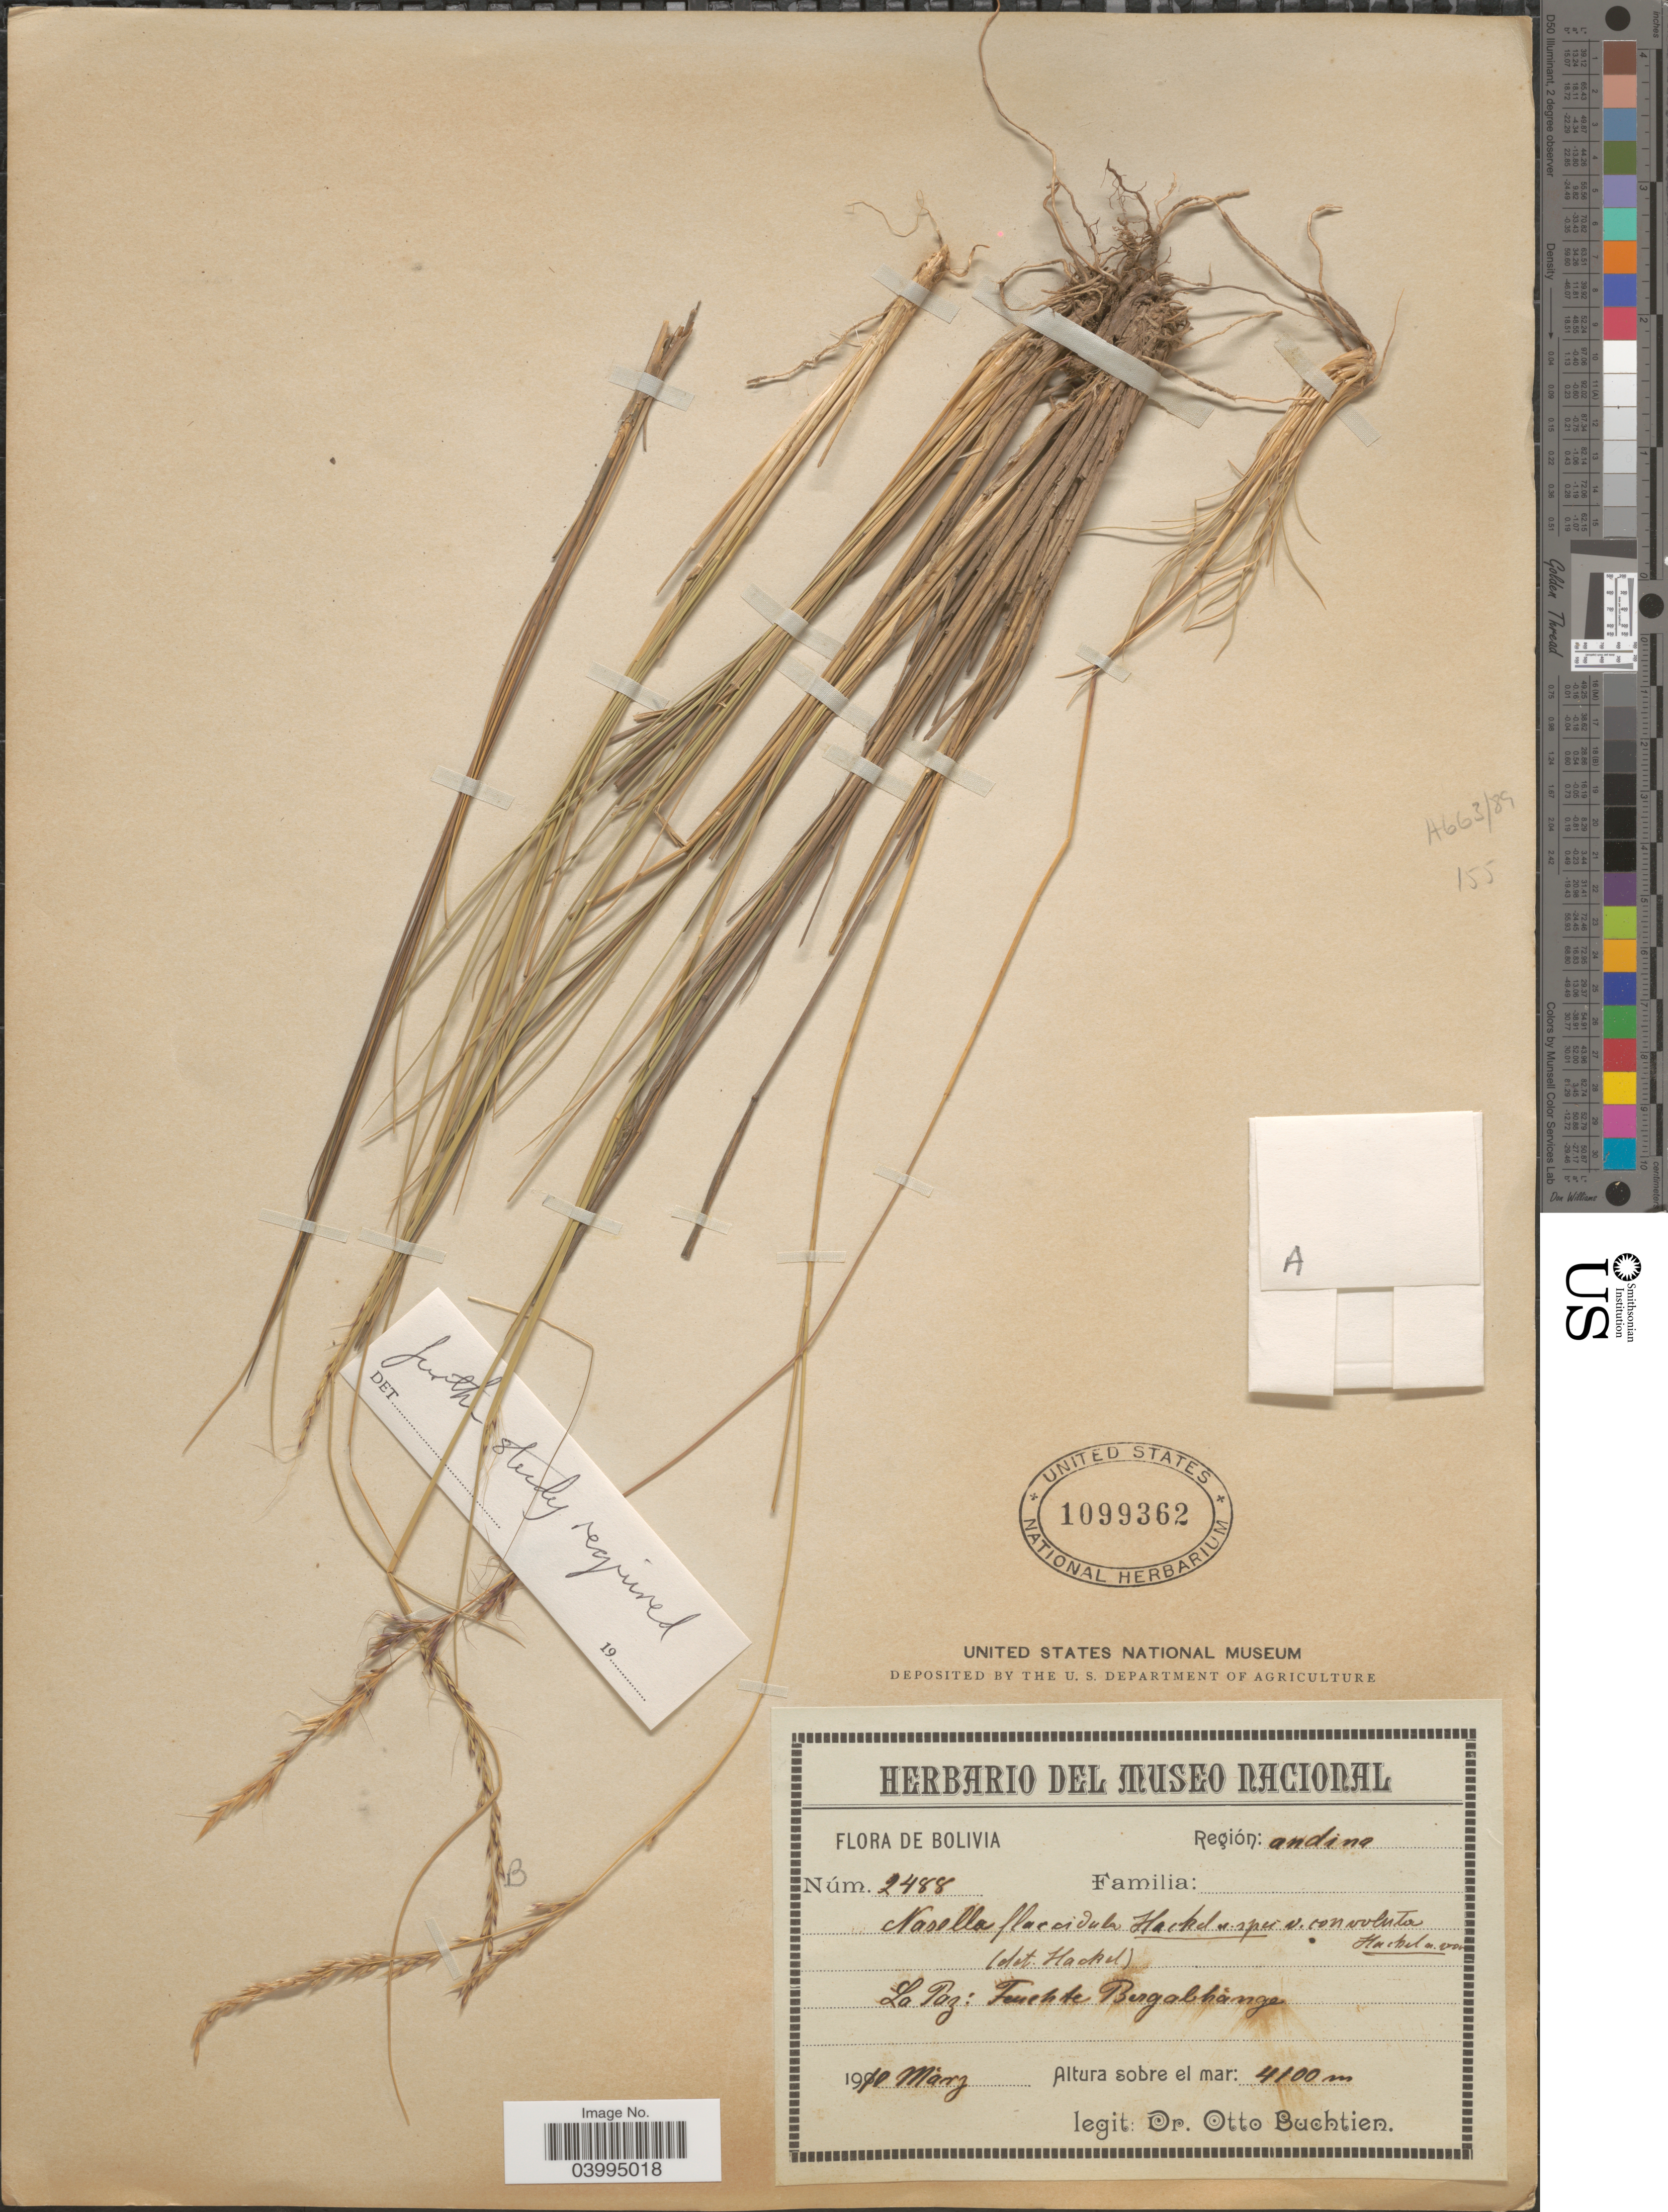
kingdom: Plantae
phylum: Tracheophyta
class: Liliopsida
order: Poales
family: Poaceae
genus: Stipa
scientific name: Stipa sp.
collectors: O. Buchtien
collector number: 2488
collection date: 1910-03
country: Bolivia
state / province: La Paz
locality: Región andina. Feuchte Bergabhånge.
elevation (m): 4100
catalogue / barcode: US 1099362